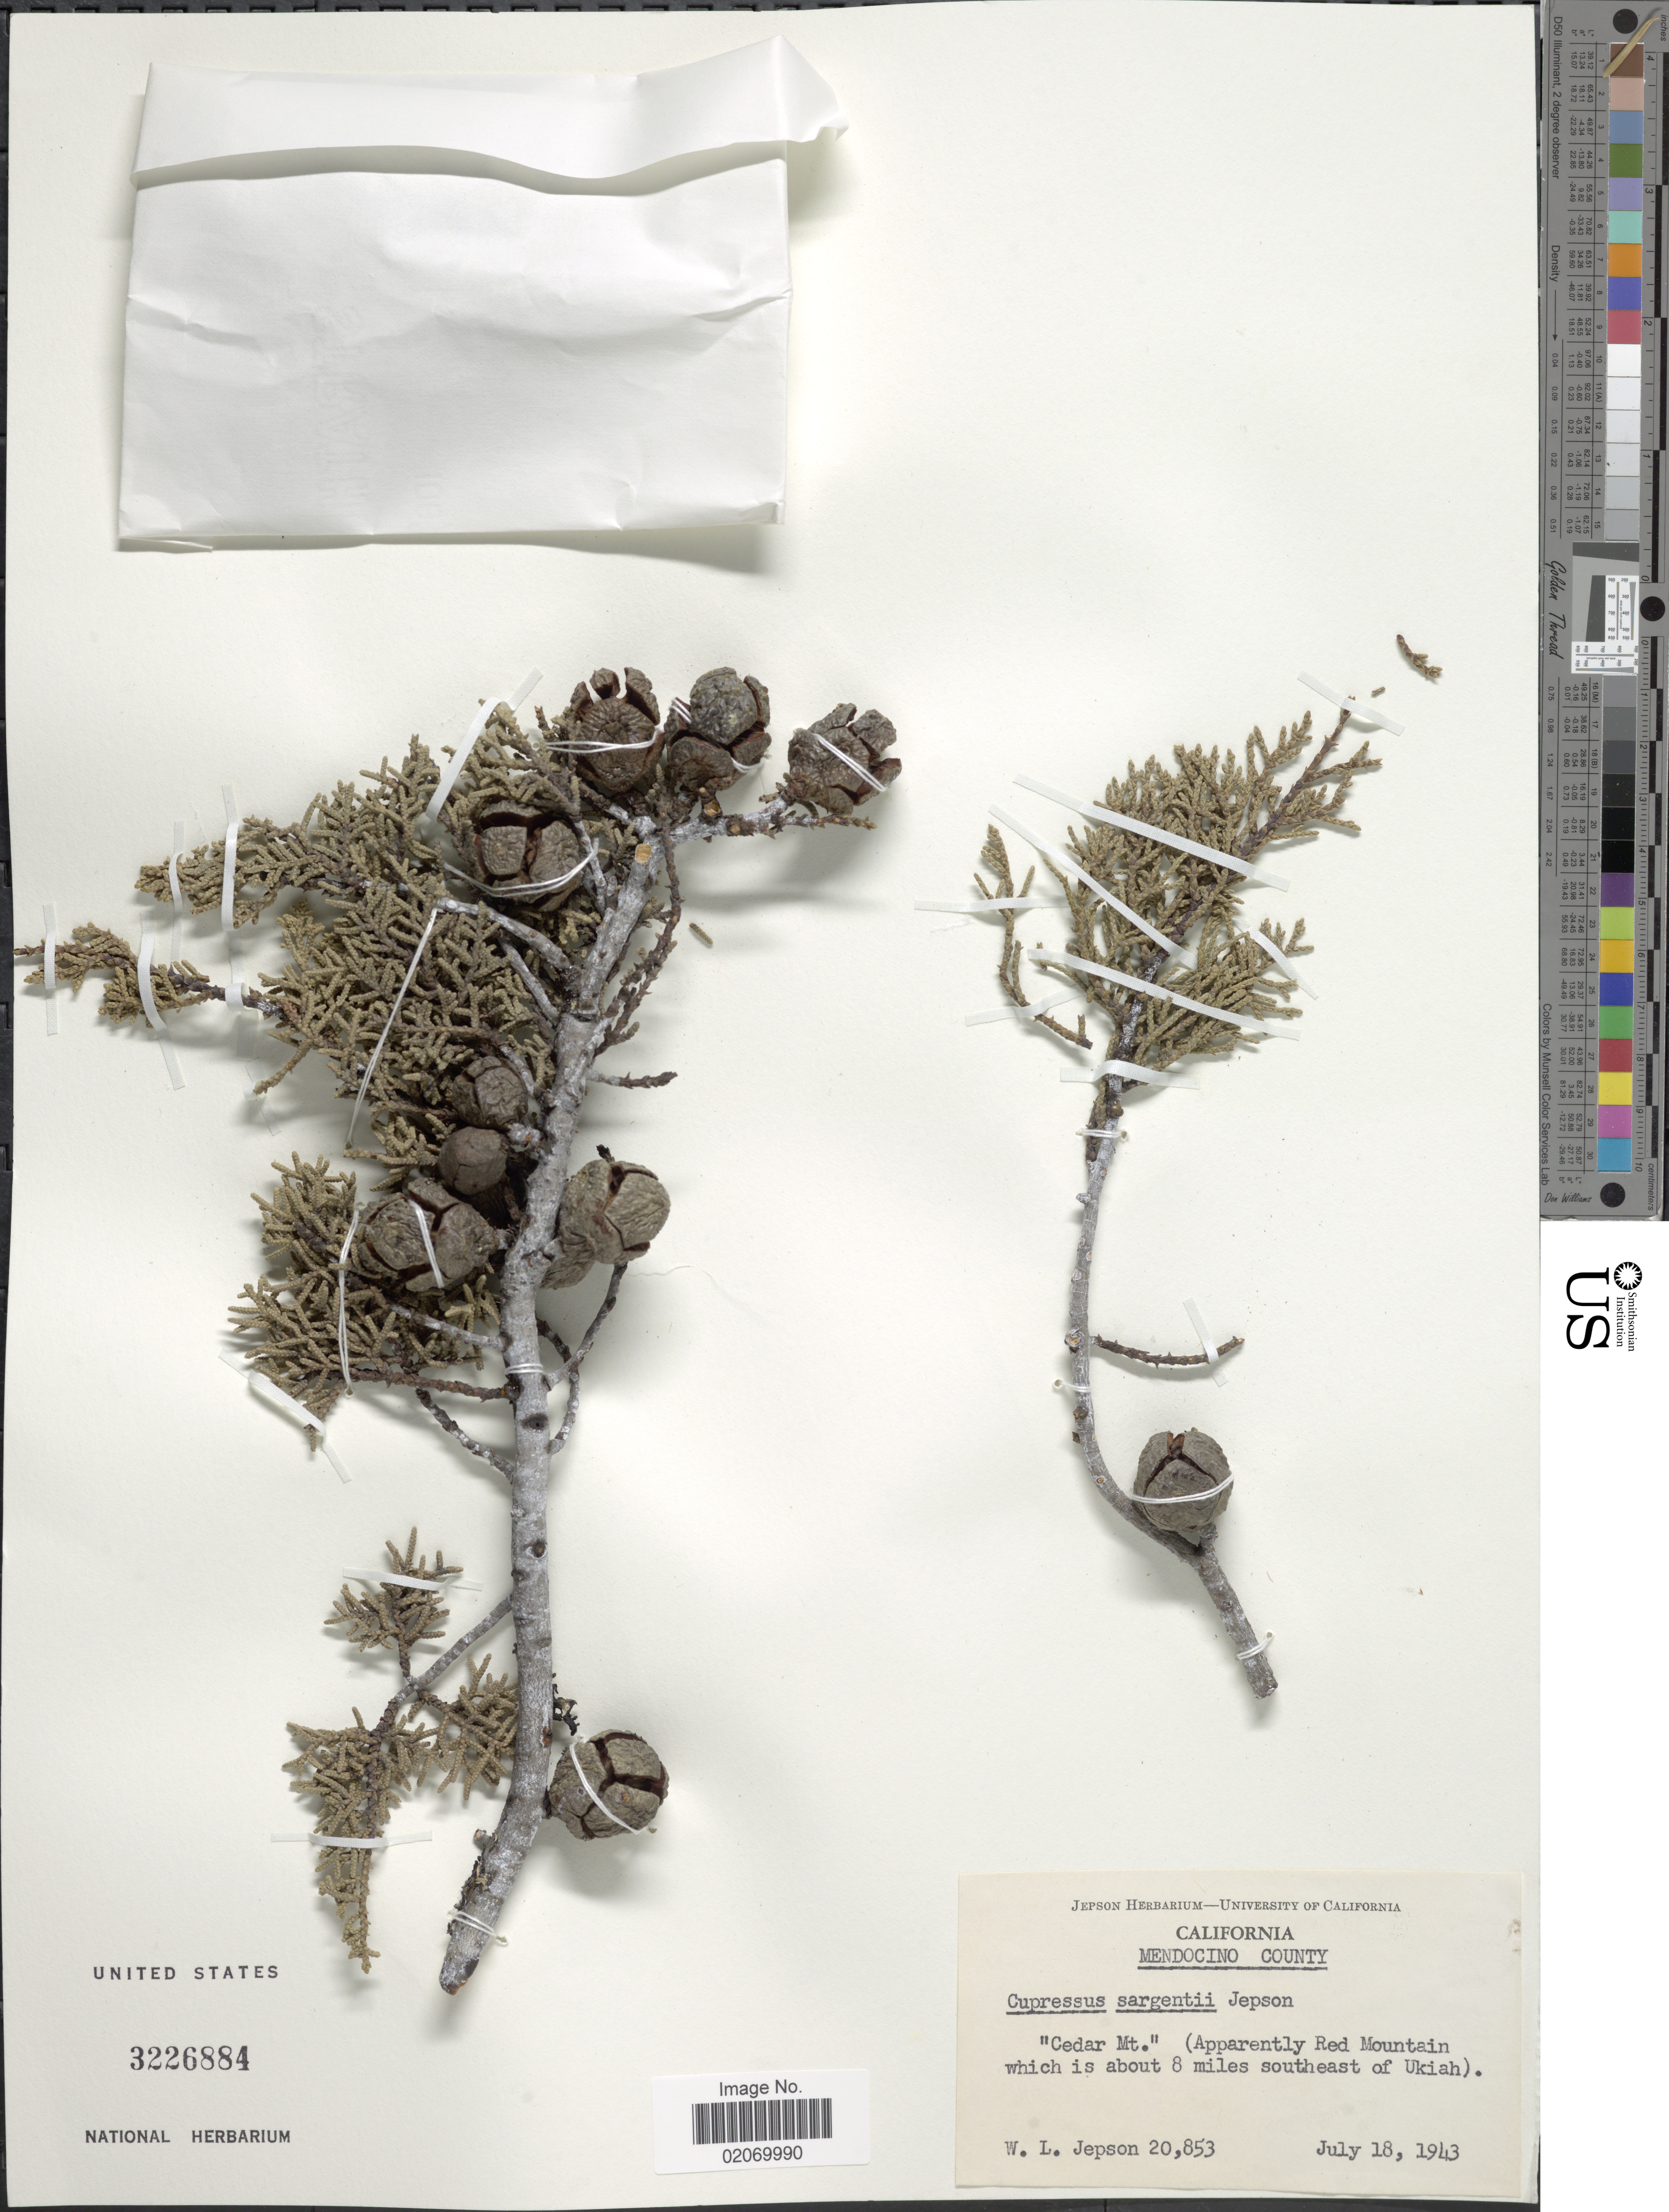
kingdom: Plantae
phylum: Tracheophyta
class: Pinopsida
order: Pinales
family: Cupressaceae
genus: Hesperocyparis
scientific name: Hesperocyparis sargentii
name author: (Jeps.) Bartel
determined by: (US) Smithsonian Institution - National Museum of Natural History - Department of Botany (UNITED STATES)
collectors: W. L. Jepson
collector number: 20853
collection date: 1943-07-18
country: United States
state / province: California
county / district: Mendocino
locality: Mendocino County, Cedar Mt (Apparently Red Mountain which is about 8 miles southeast of Ukiah)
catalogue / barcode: US 3226884